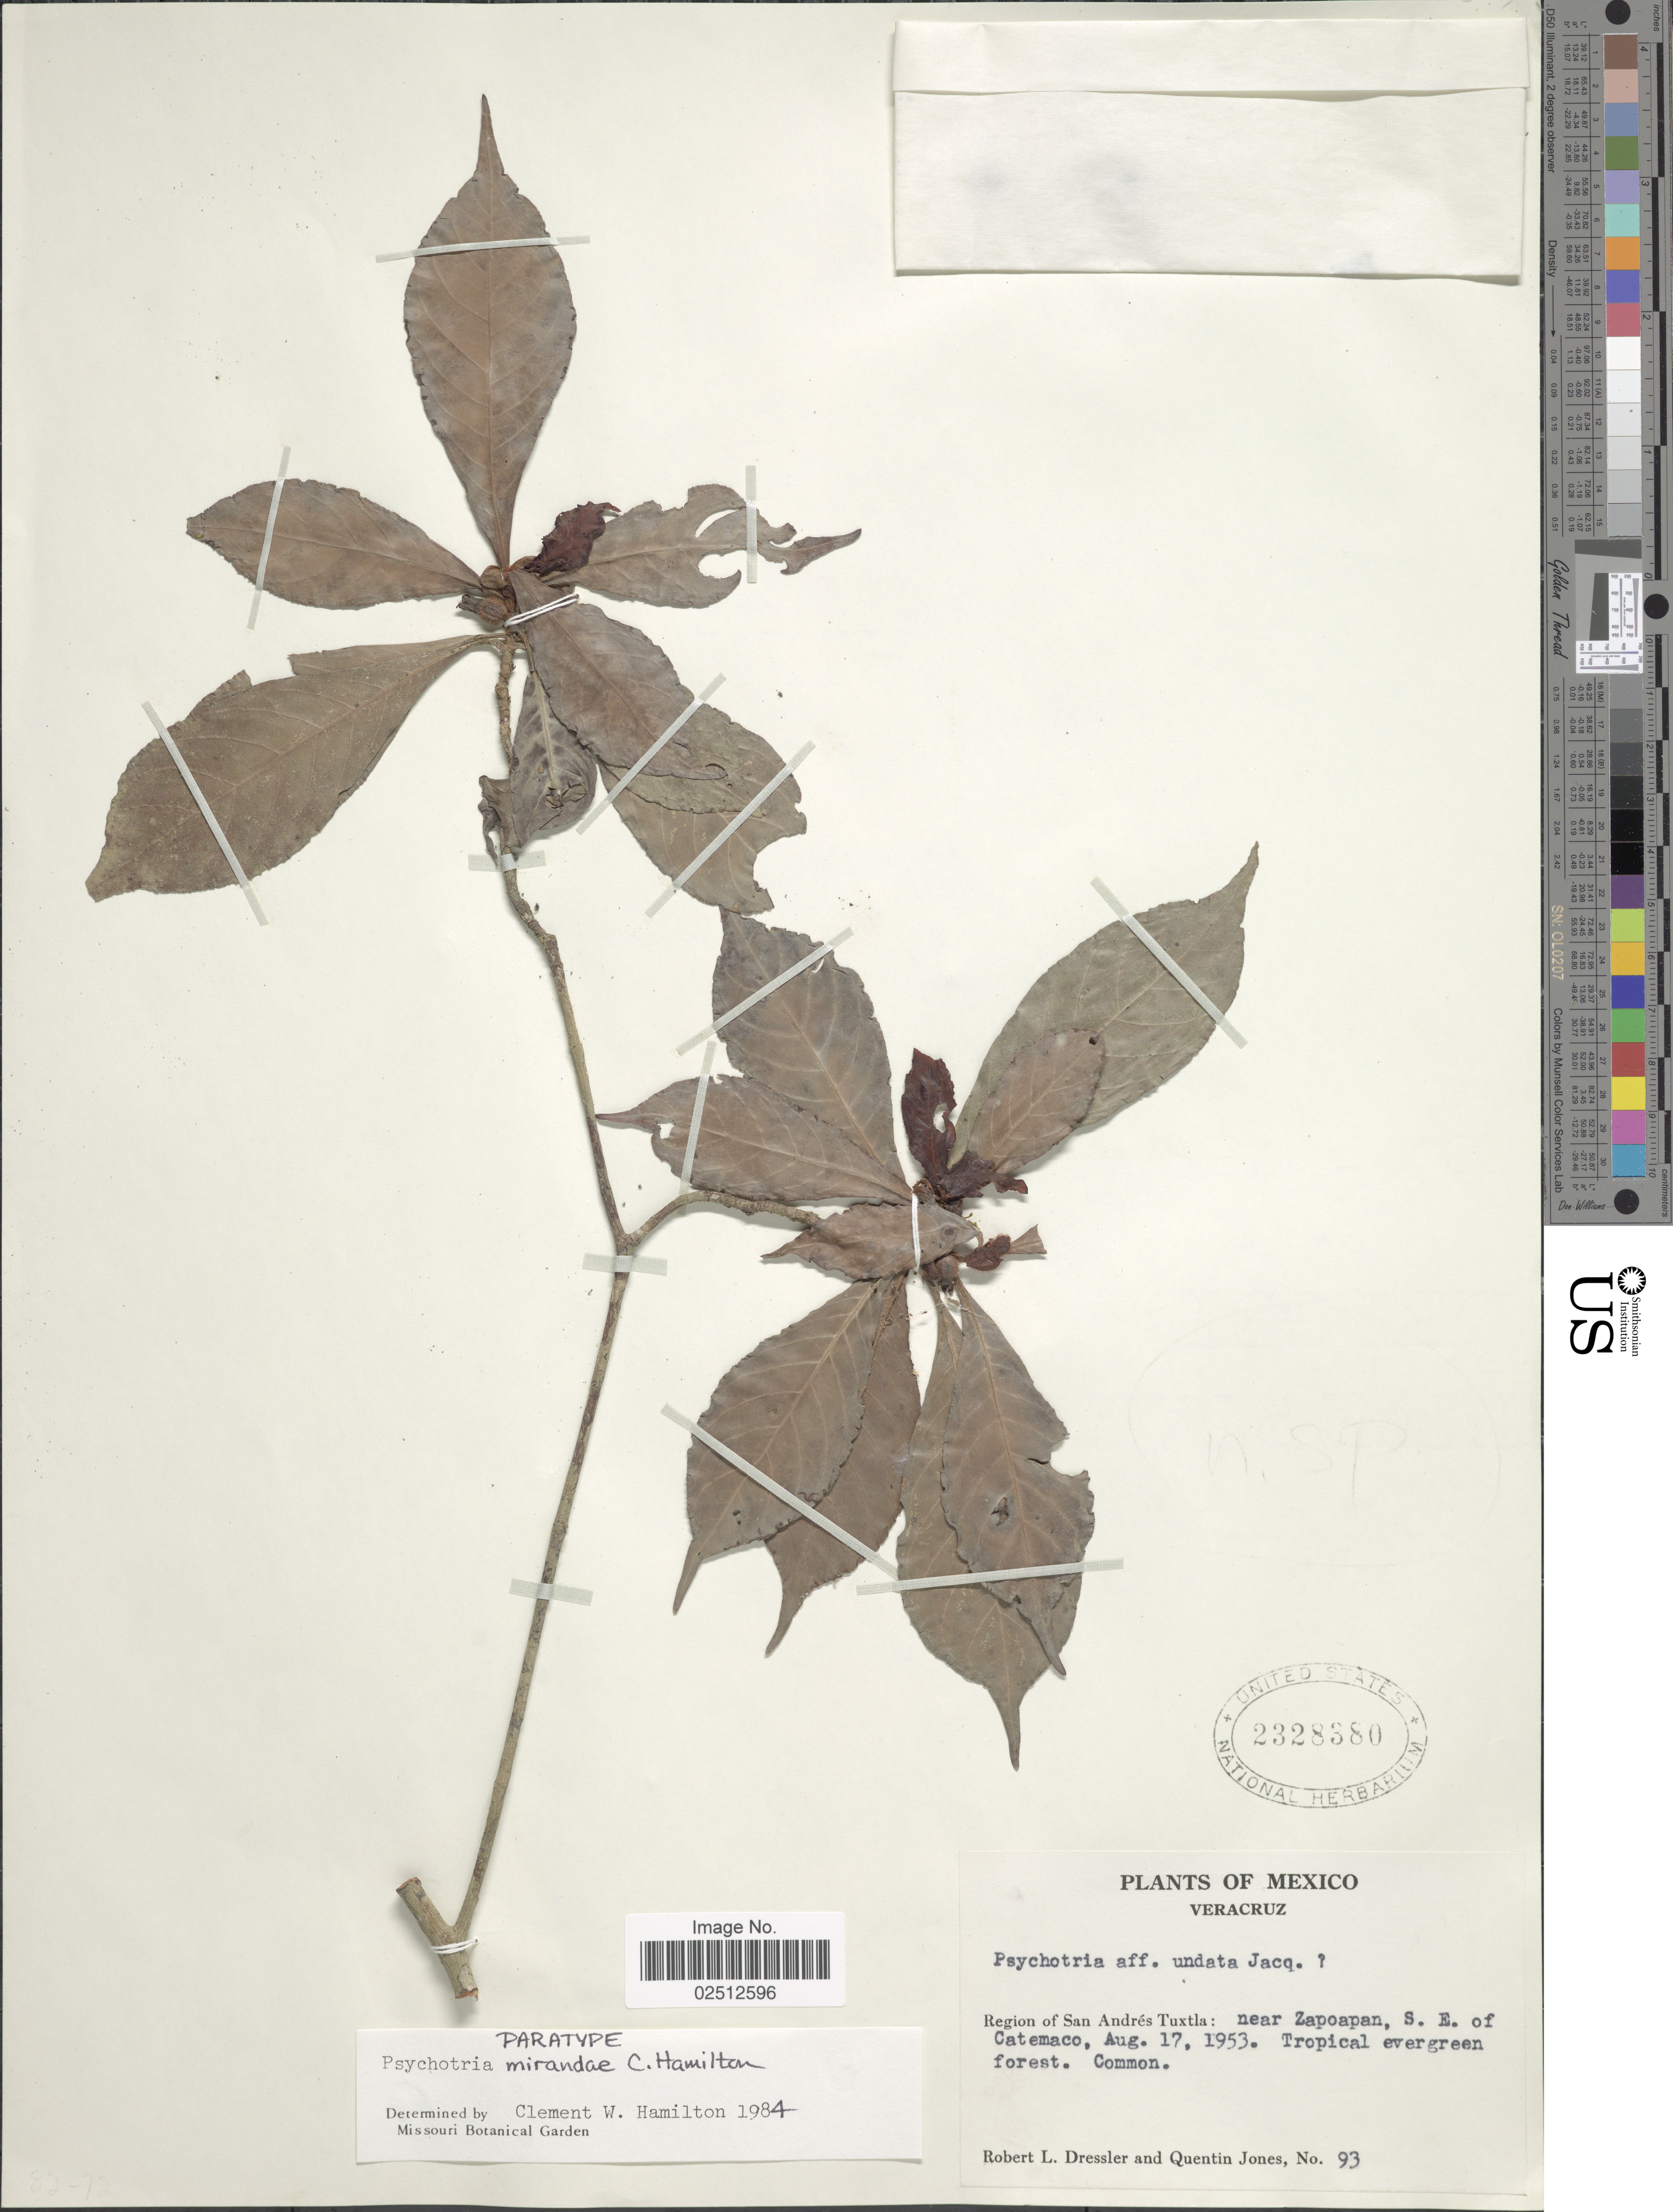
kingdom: Plantae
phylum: Tracheophyta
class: Magnoliopsida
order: Gentianales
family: Rubiaceae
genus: Psychotria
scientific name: Psychotria mirandae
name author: C.W. Ham.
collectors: R. Dressler & Q. Jones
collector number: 93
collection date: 1953-08-17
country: Mexico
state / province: Veracruz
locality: Region of San Andres Tuxtla: near Zapoapan, S.E. of Catemaco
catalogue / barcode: US 2328380